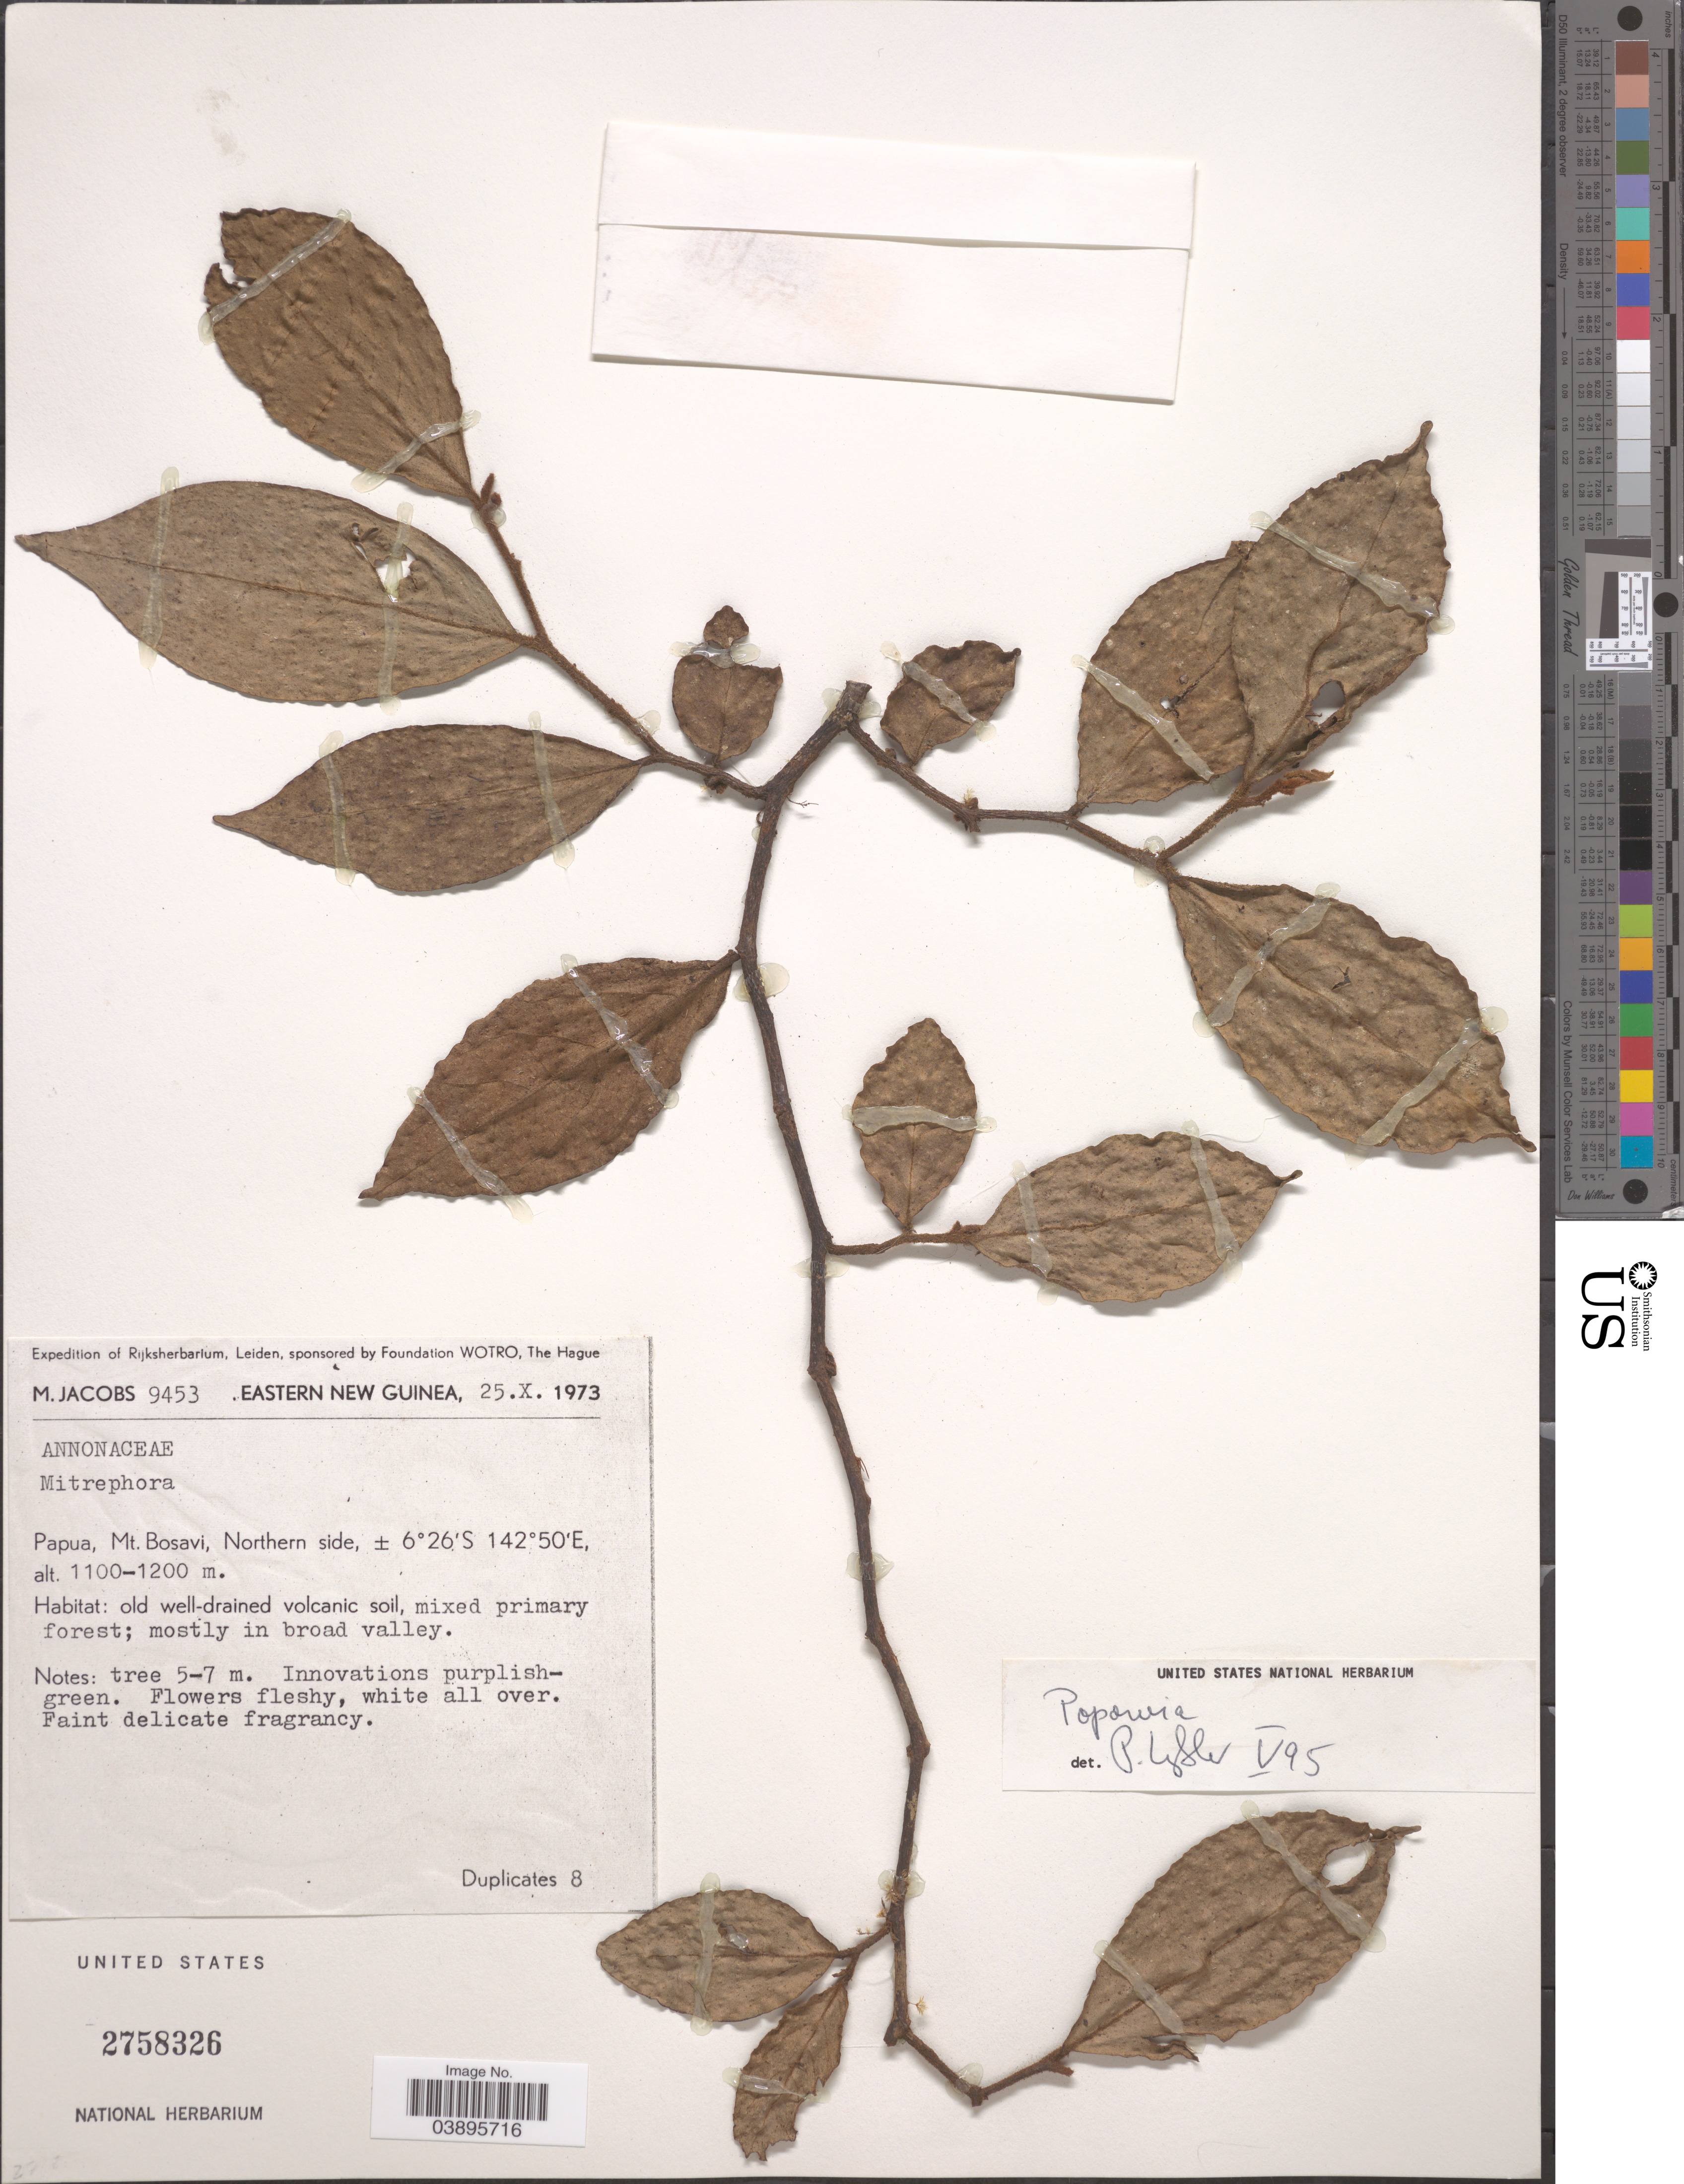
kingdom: Plantae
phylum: Tracheophyta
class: Magnoliopsida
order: Magnoliales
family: Annonaceae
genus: Popowia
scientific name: Popowia sp.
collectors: M. Jacobs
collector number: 9453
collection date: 1973-10-25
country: Papua New Guinea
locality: Eastern New Guinea. Papua, Mt. Bosavi, Northern side.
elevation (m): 1100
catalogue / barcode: US 2758326